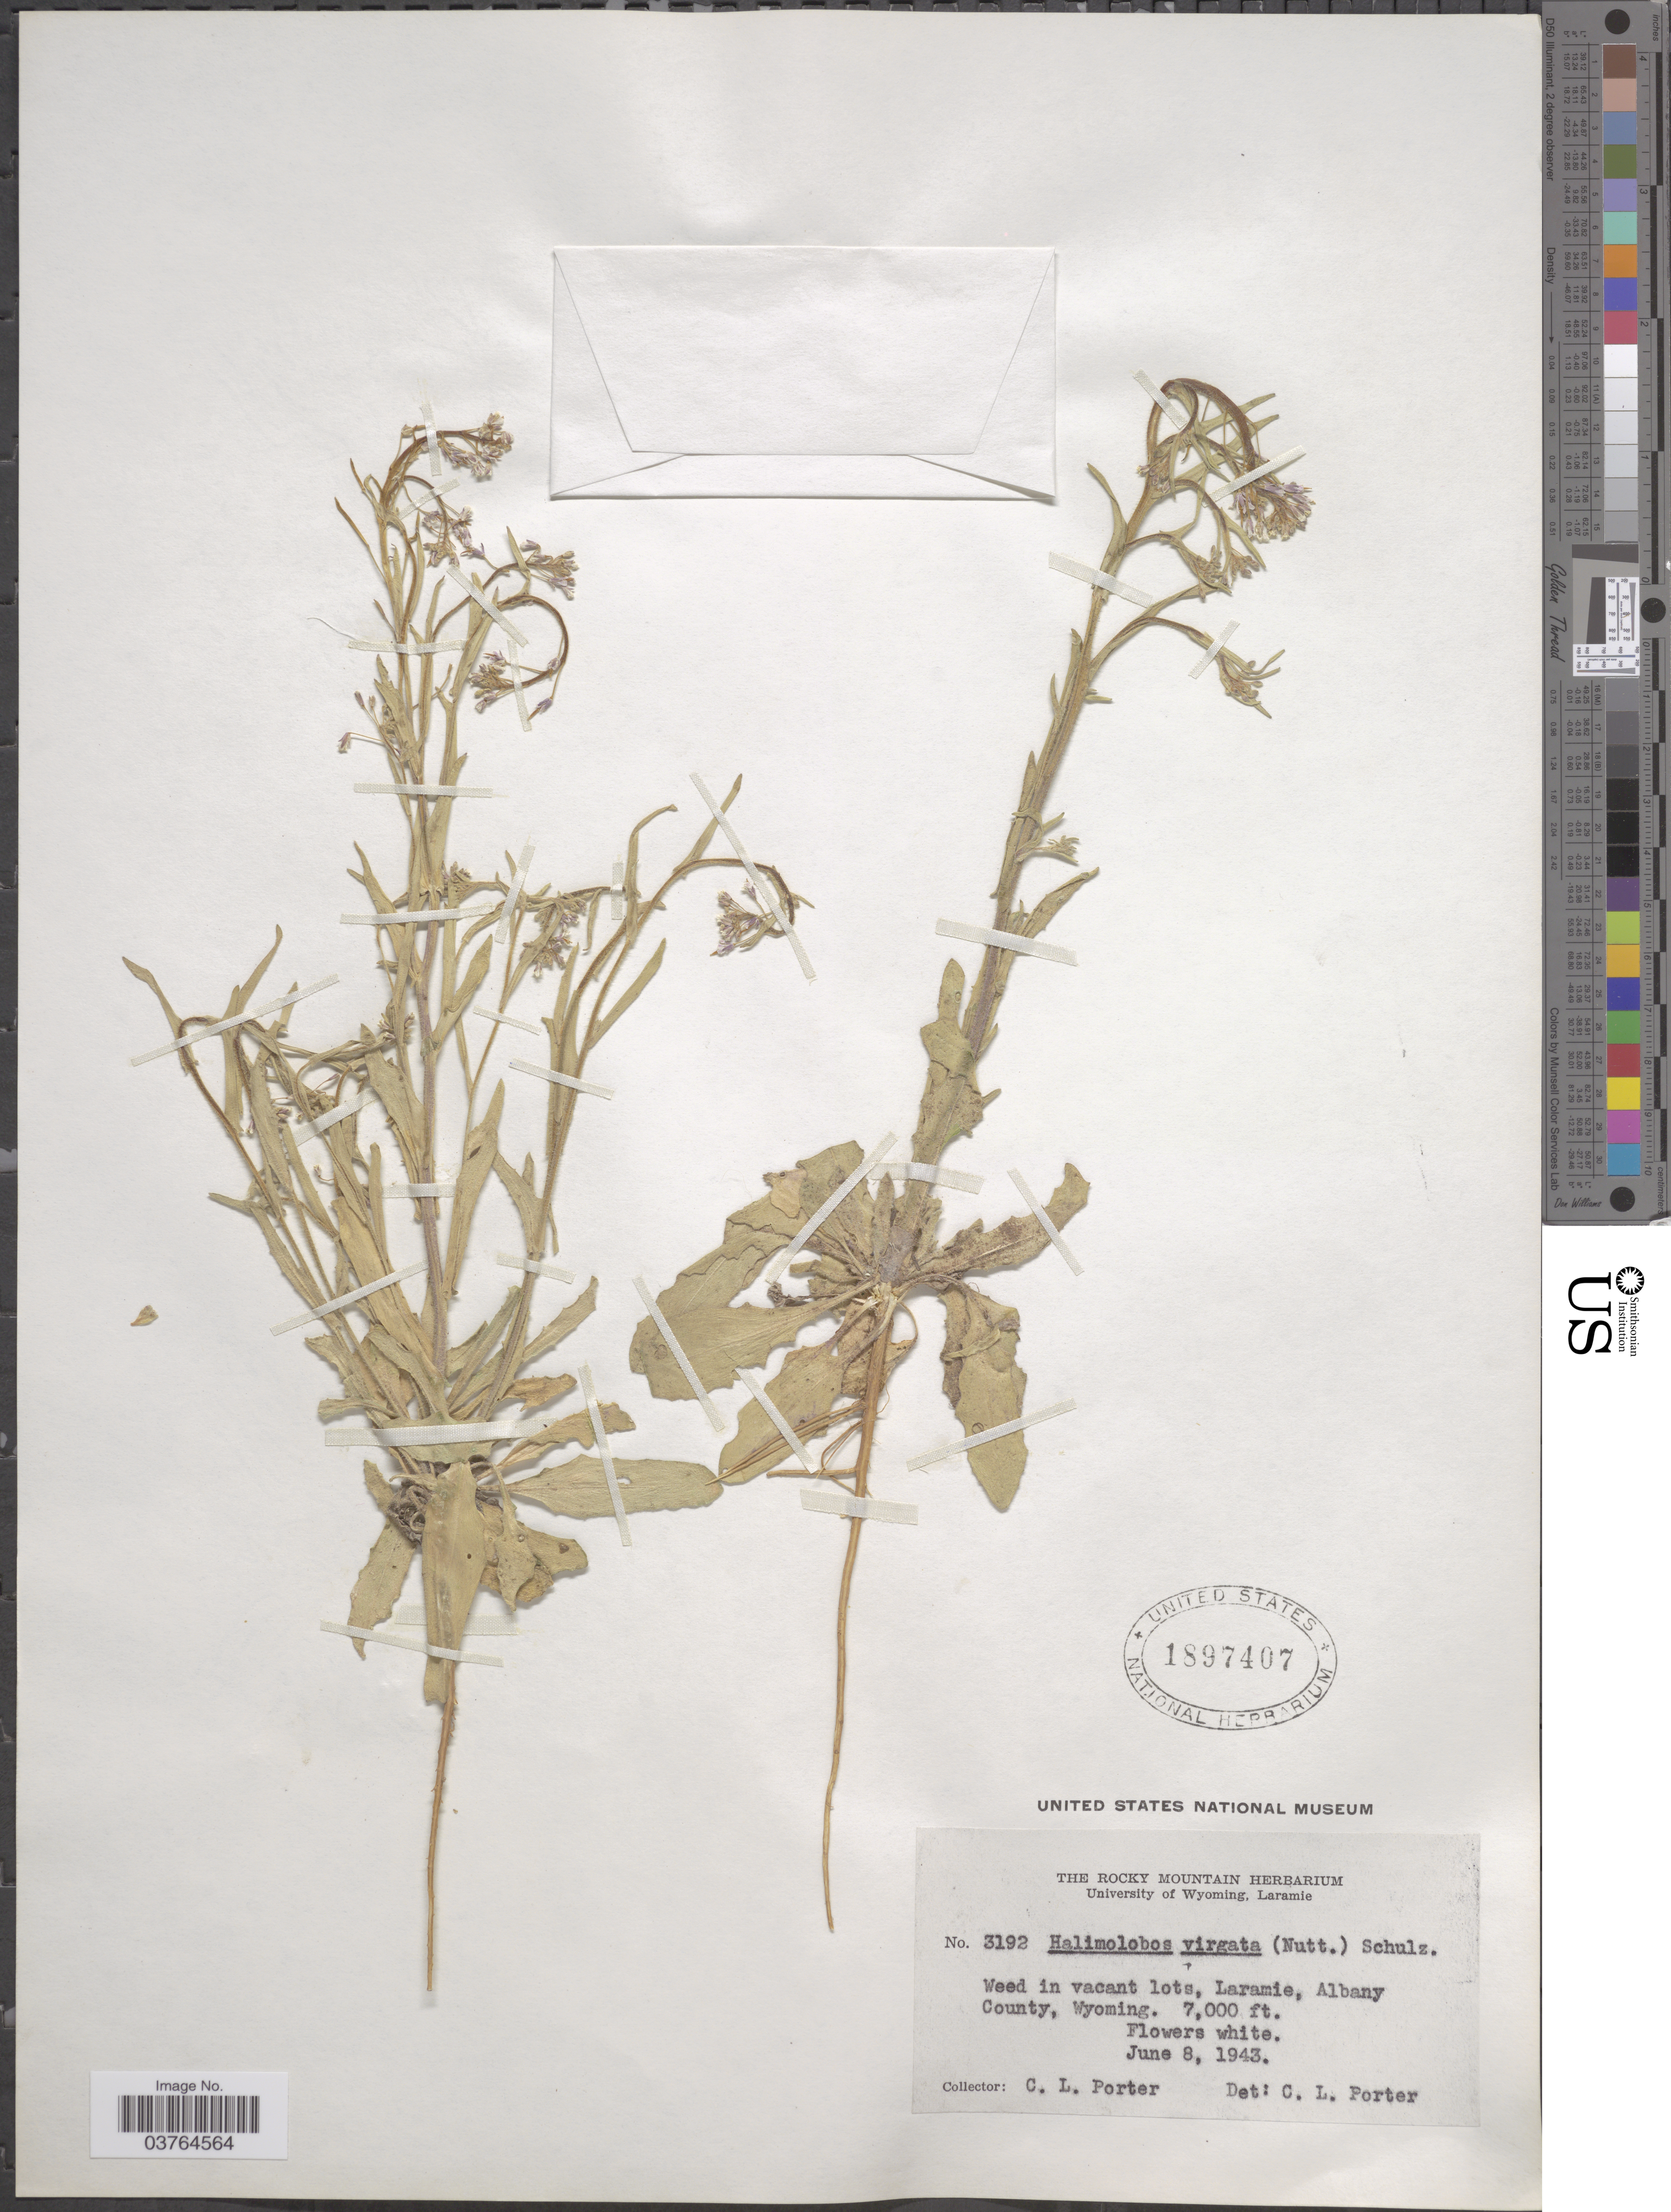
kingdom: Plantae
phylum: Tracheophyta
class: Magnoliopsida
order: Brassicales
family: Brassicaceae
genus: Transberingia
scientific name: Transberingia bursifolia subsp. virgata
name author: (Nutt.) Al-Shehbaz & O'Kane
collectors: C. L. Porter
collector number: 3192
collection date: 1943-06-08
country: United States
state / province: Wyoming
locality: Laramie, Albany County.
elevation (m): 2134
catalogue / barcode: US 1897407